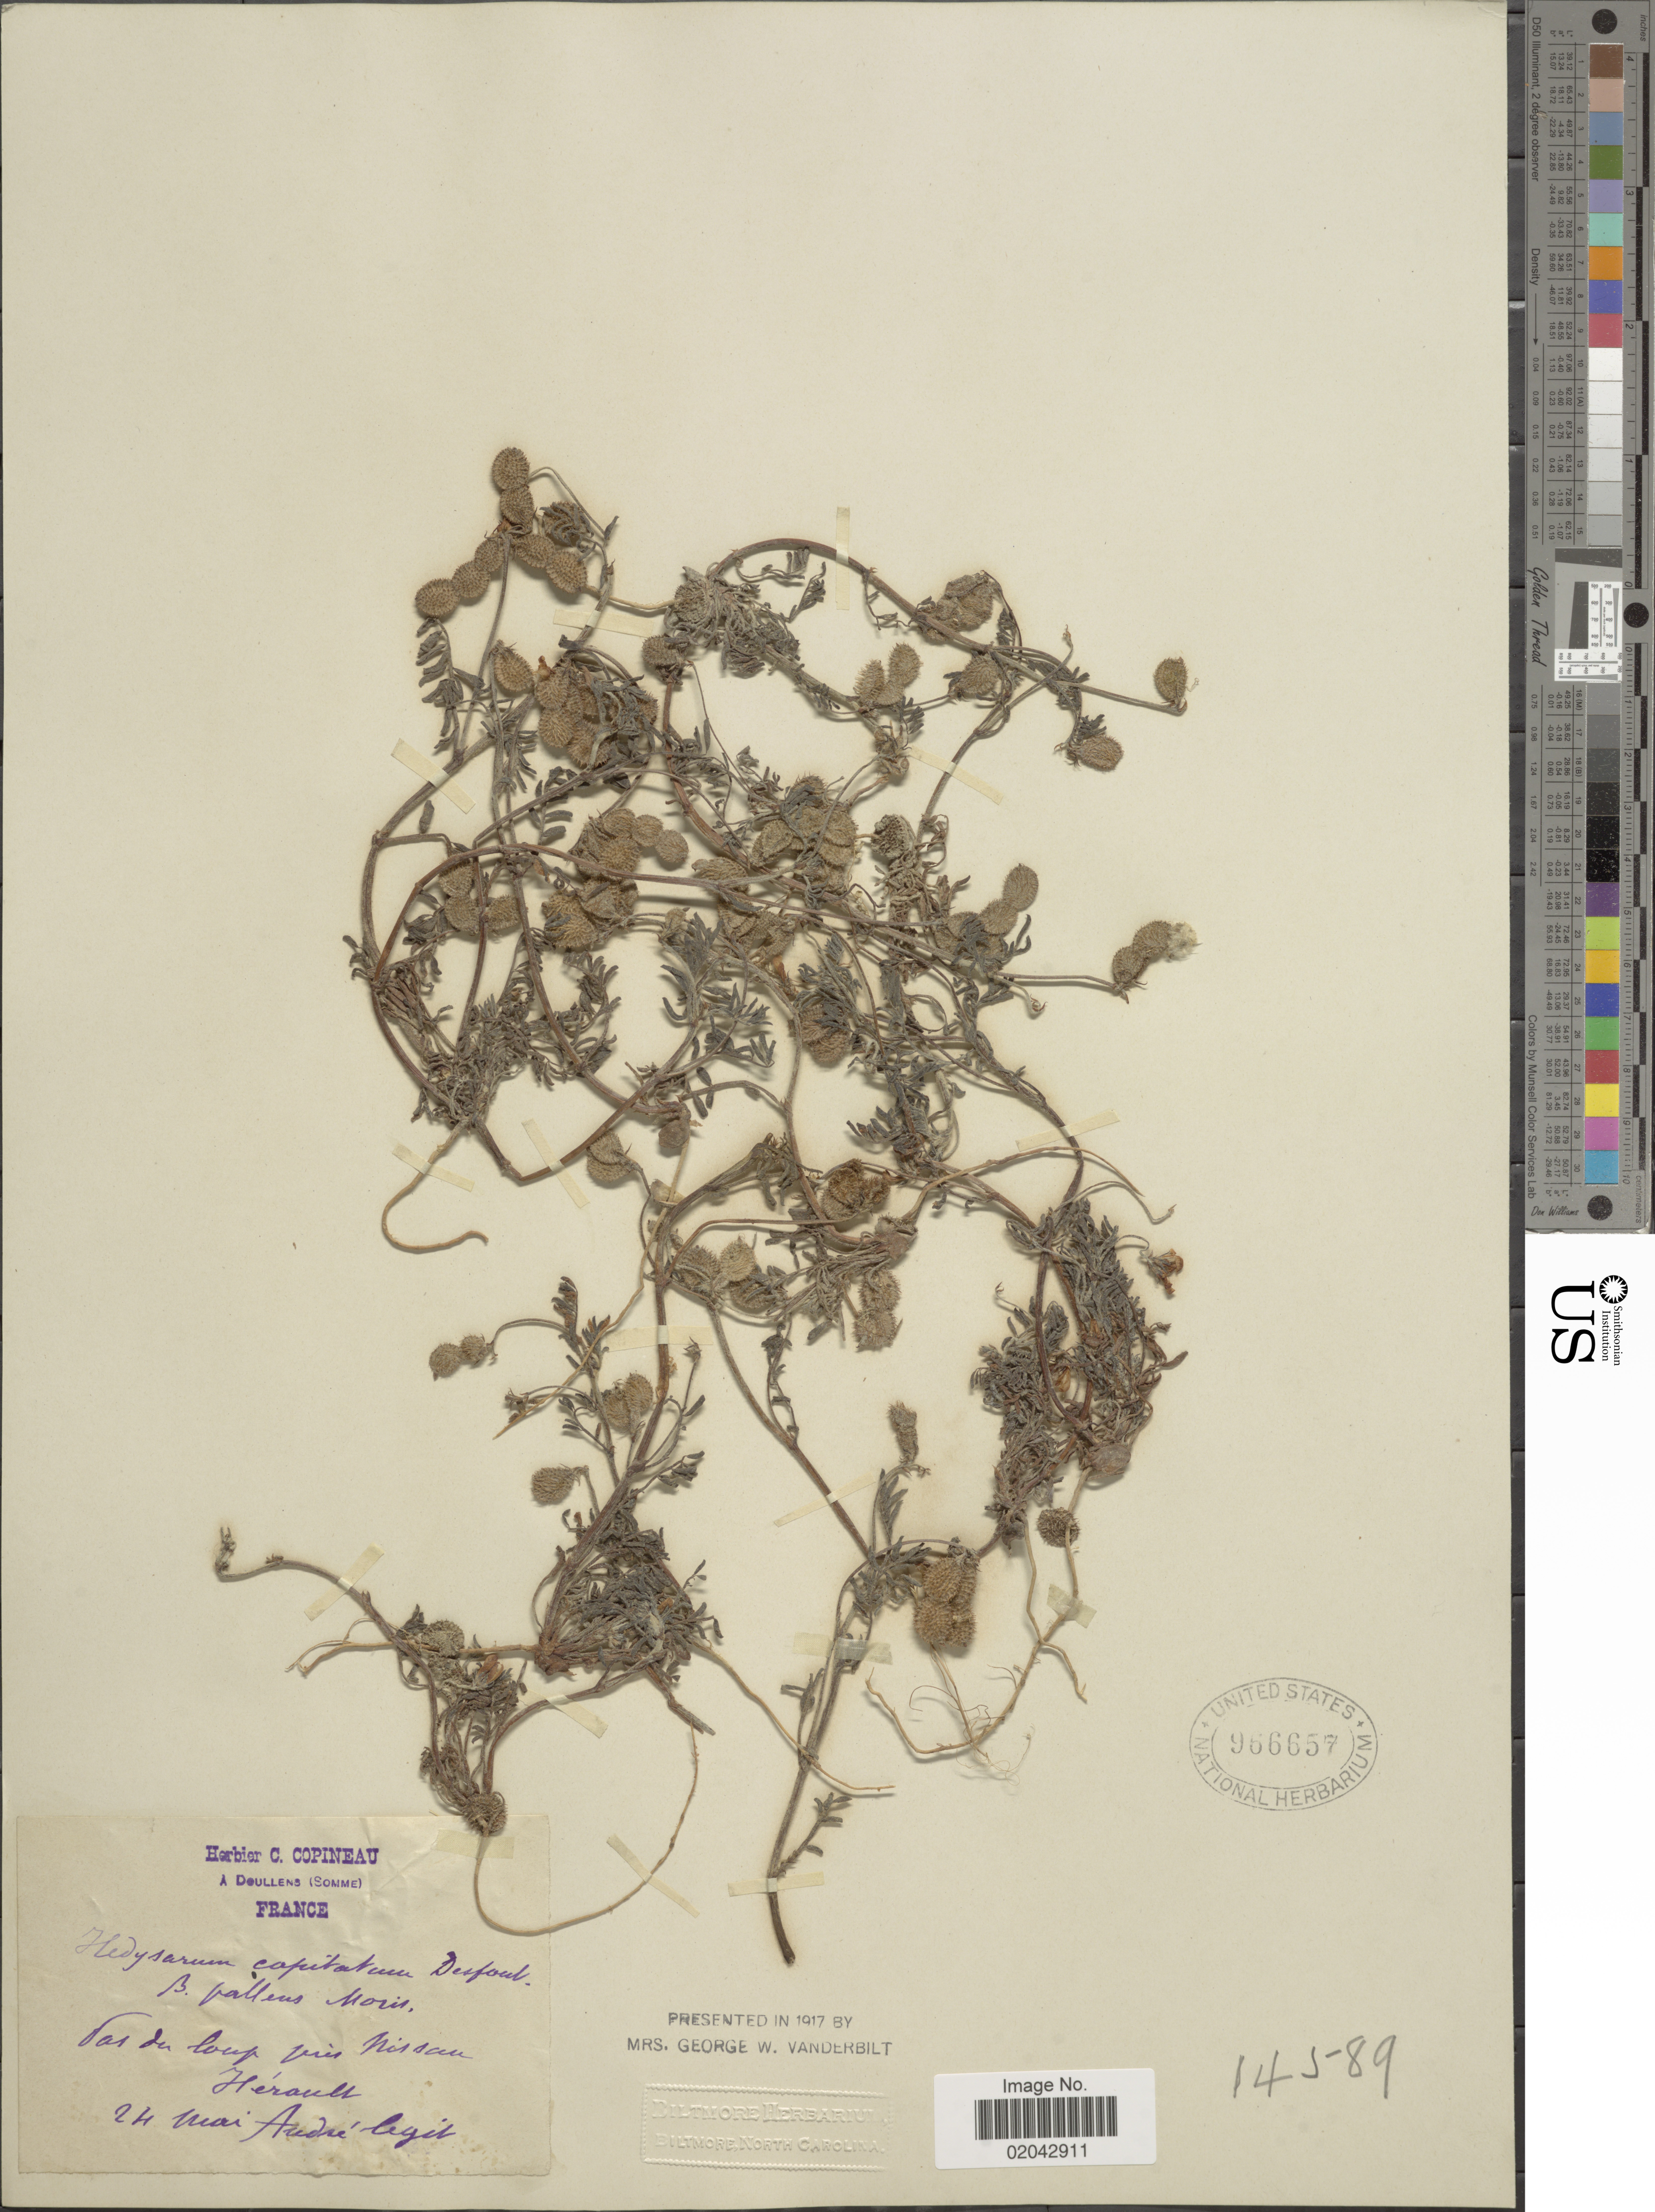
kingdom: Plantae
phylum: Tracheophyta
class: Magnoliopsida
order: Fabales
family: Fabaceae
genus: Hedysarum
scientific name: Hedysarum capitatum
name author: Burm. f.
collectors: -. Audre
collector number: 14589?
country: France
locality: Var der loup pres Nissau, Herault [interpreted]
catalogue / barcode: US 966657